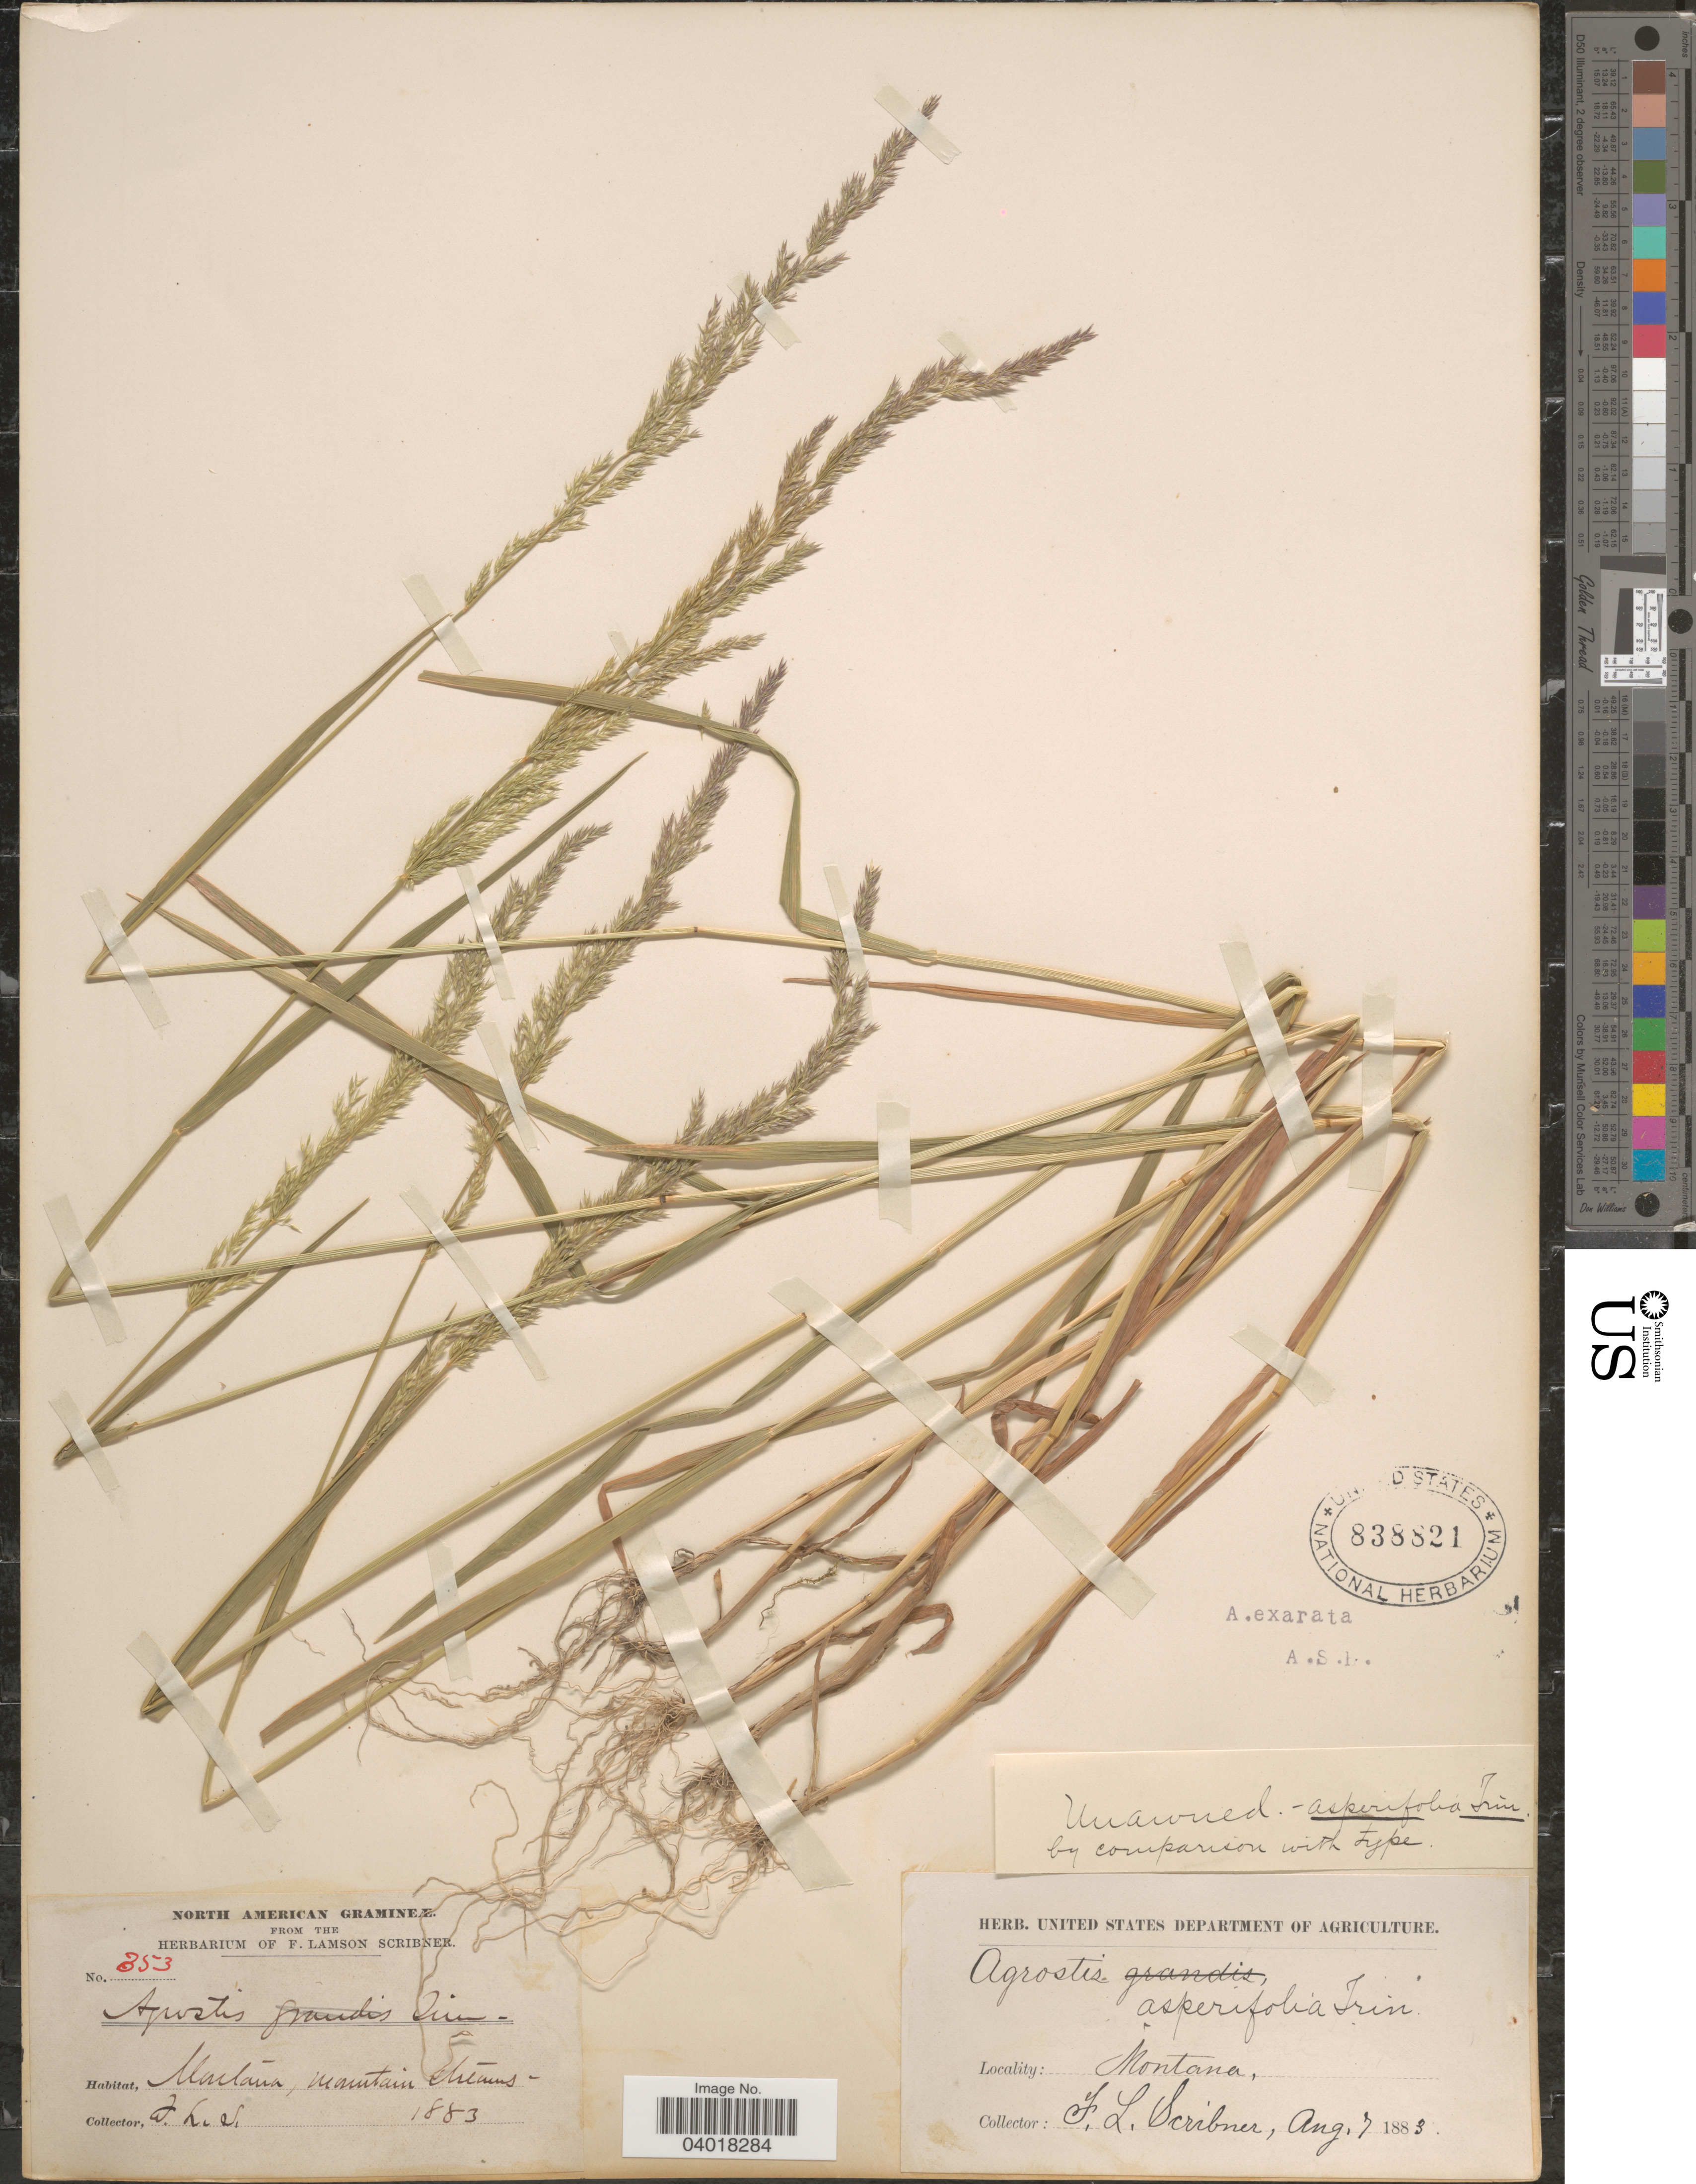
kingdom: Plantae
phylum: Tracheophyta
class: Liliopsida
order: Poales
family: Poaceae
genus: Agrostis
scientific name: Agrostis exarata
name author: Trin.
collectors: F. Lamson-Scribner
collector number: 353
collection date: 1883-08-07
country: United States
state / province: Montana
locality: Montana, mountain streams.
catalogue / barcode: US 838821